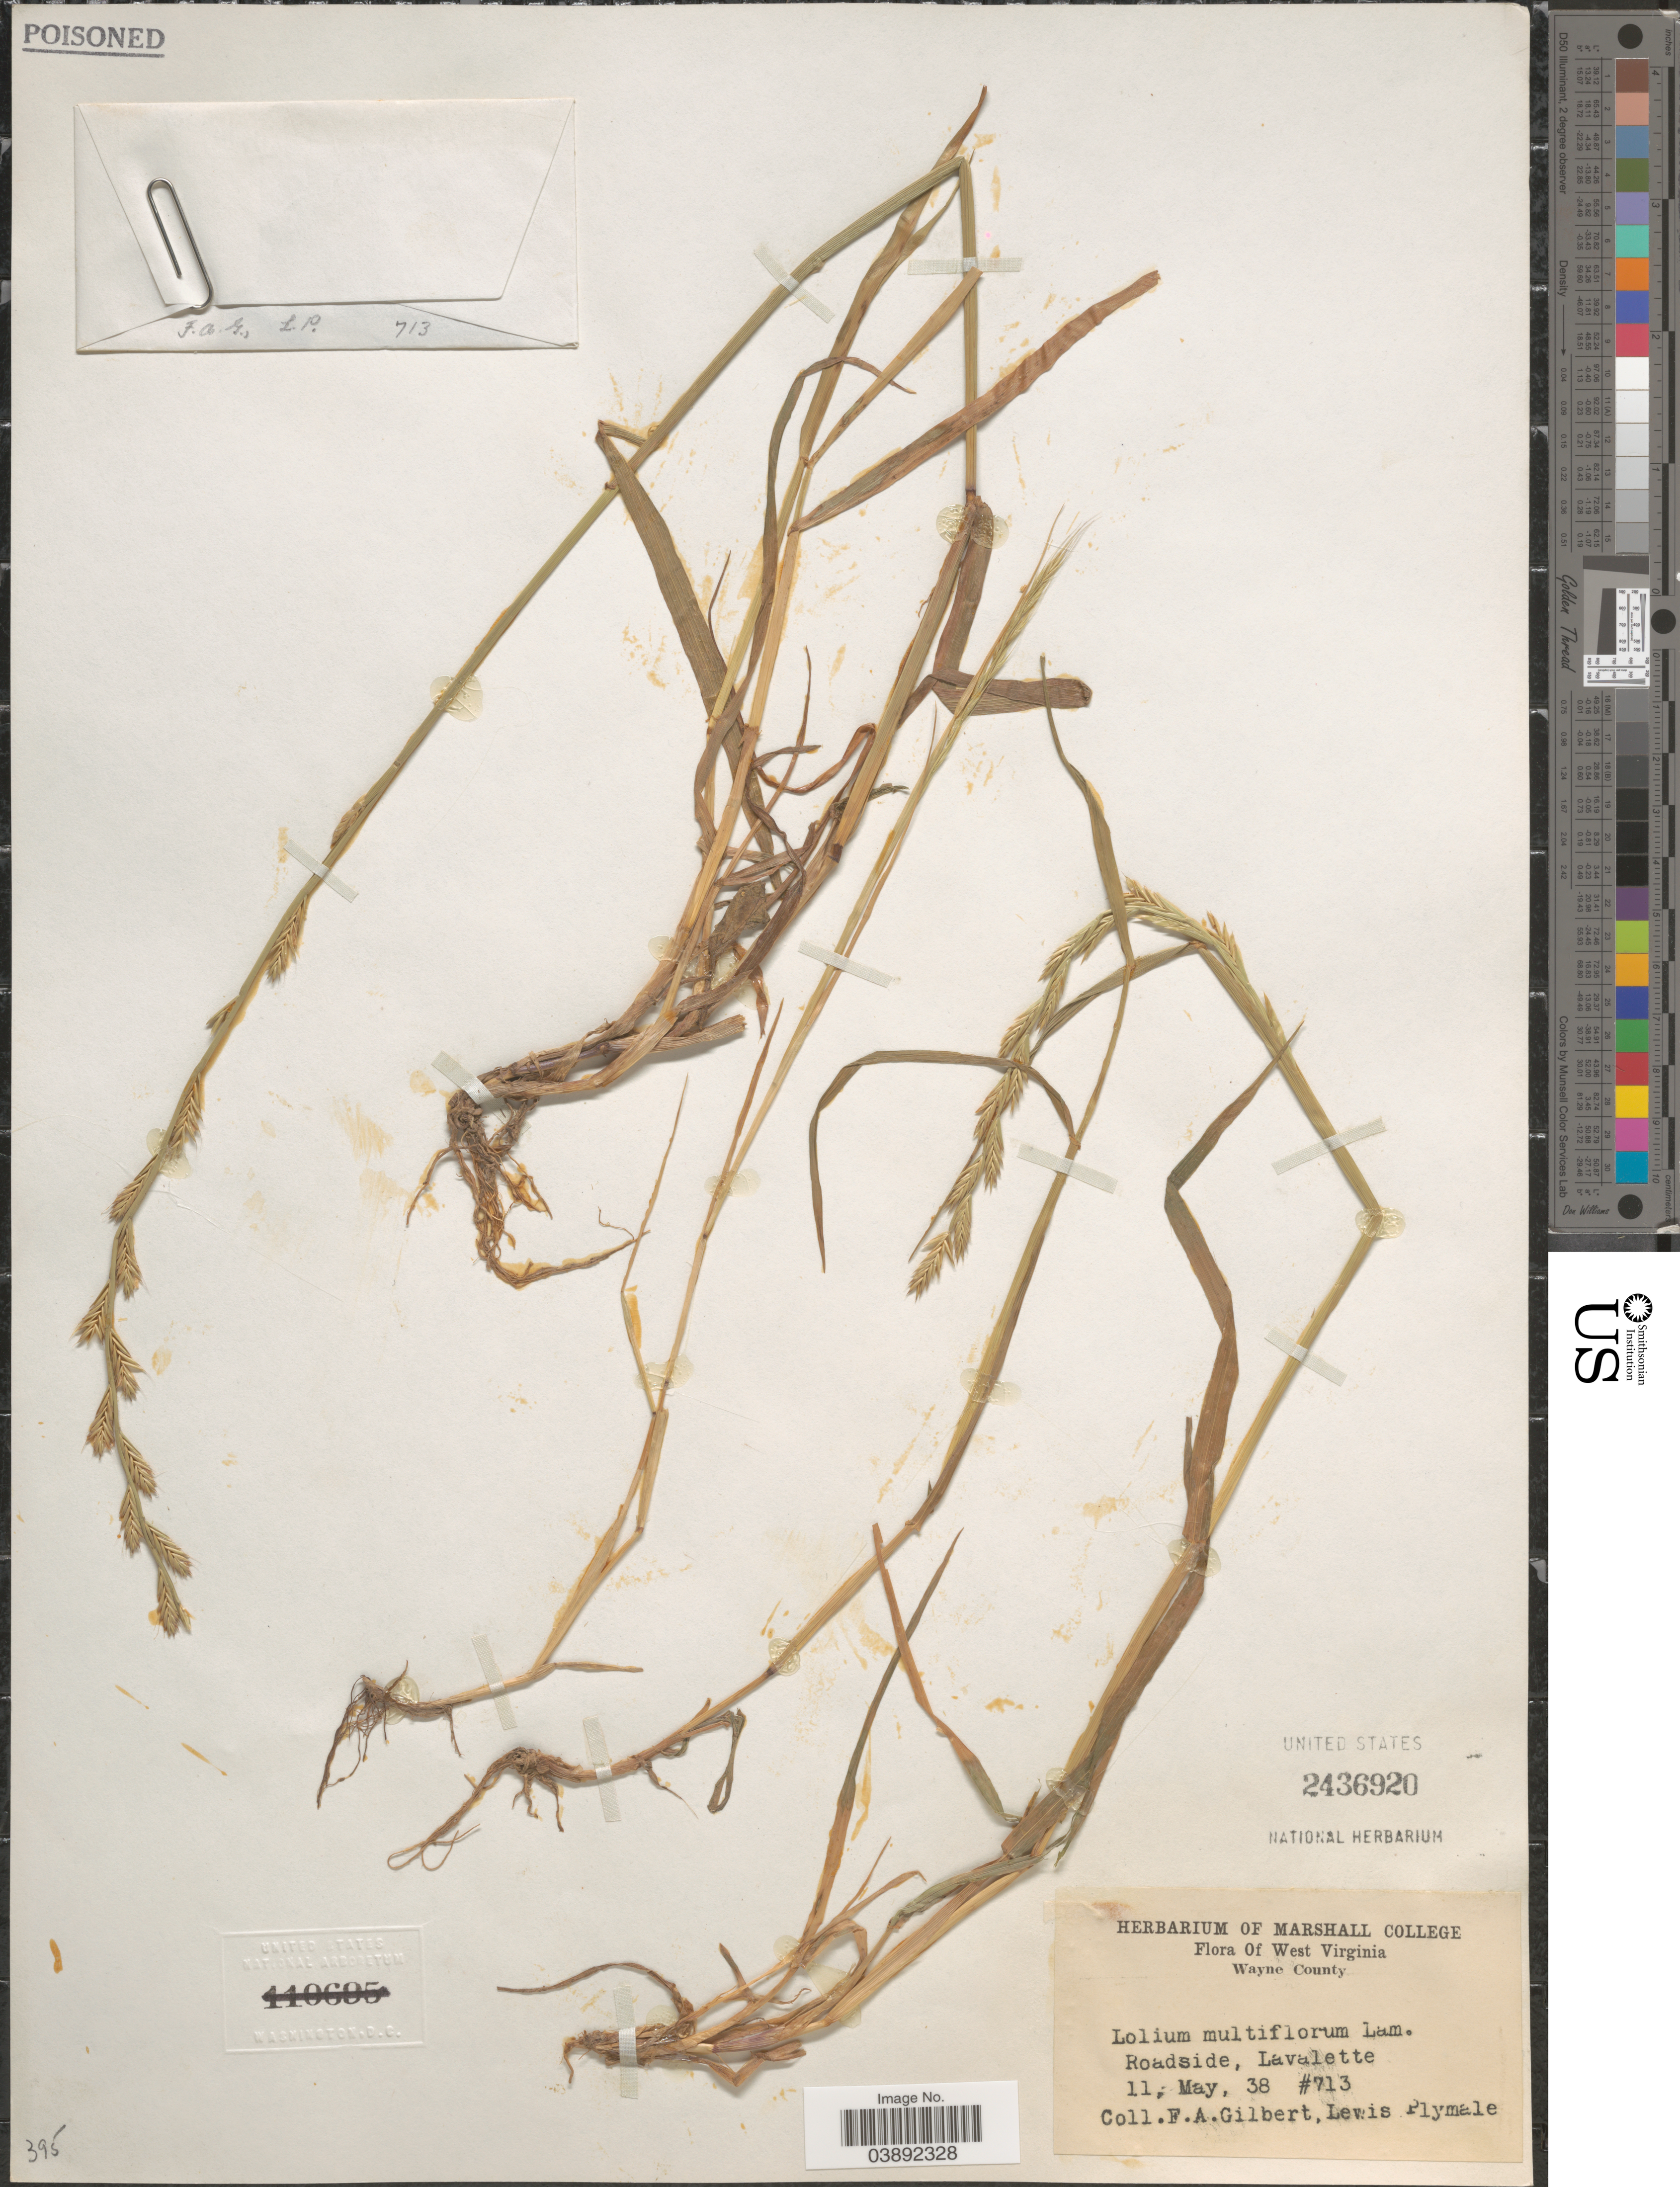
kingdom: Plantae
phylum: Tracheophyta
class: Liliopsida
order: Poales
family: Poaceae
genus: Lolium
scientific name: Lolium multiflorum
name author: Lam.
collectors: F. A. Gilbert & L. Plymale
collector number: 713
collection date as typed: Transcribed d/m/y: 11/5/38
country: United States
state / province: West Virginia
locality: Roadside, Lavalette.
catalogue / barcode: US 2436920